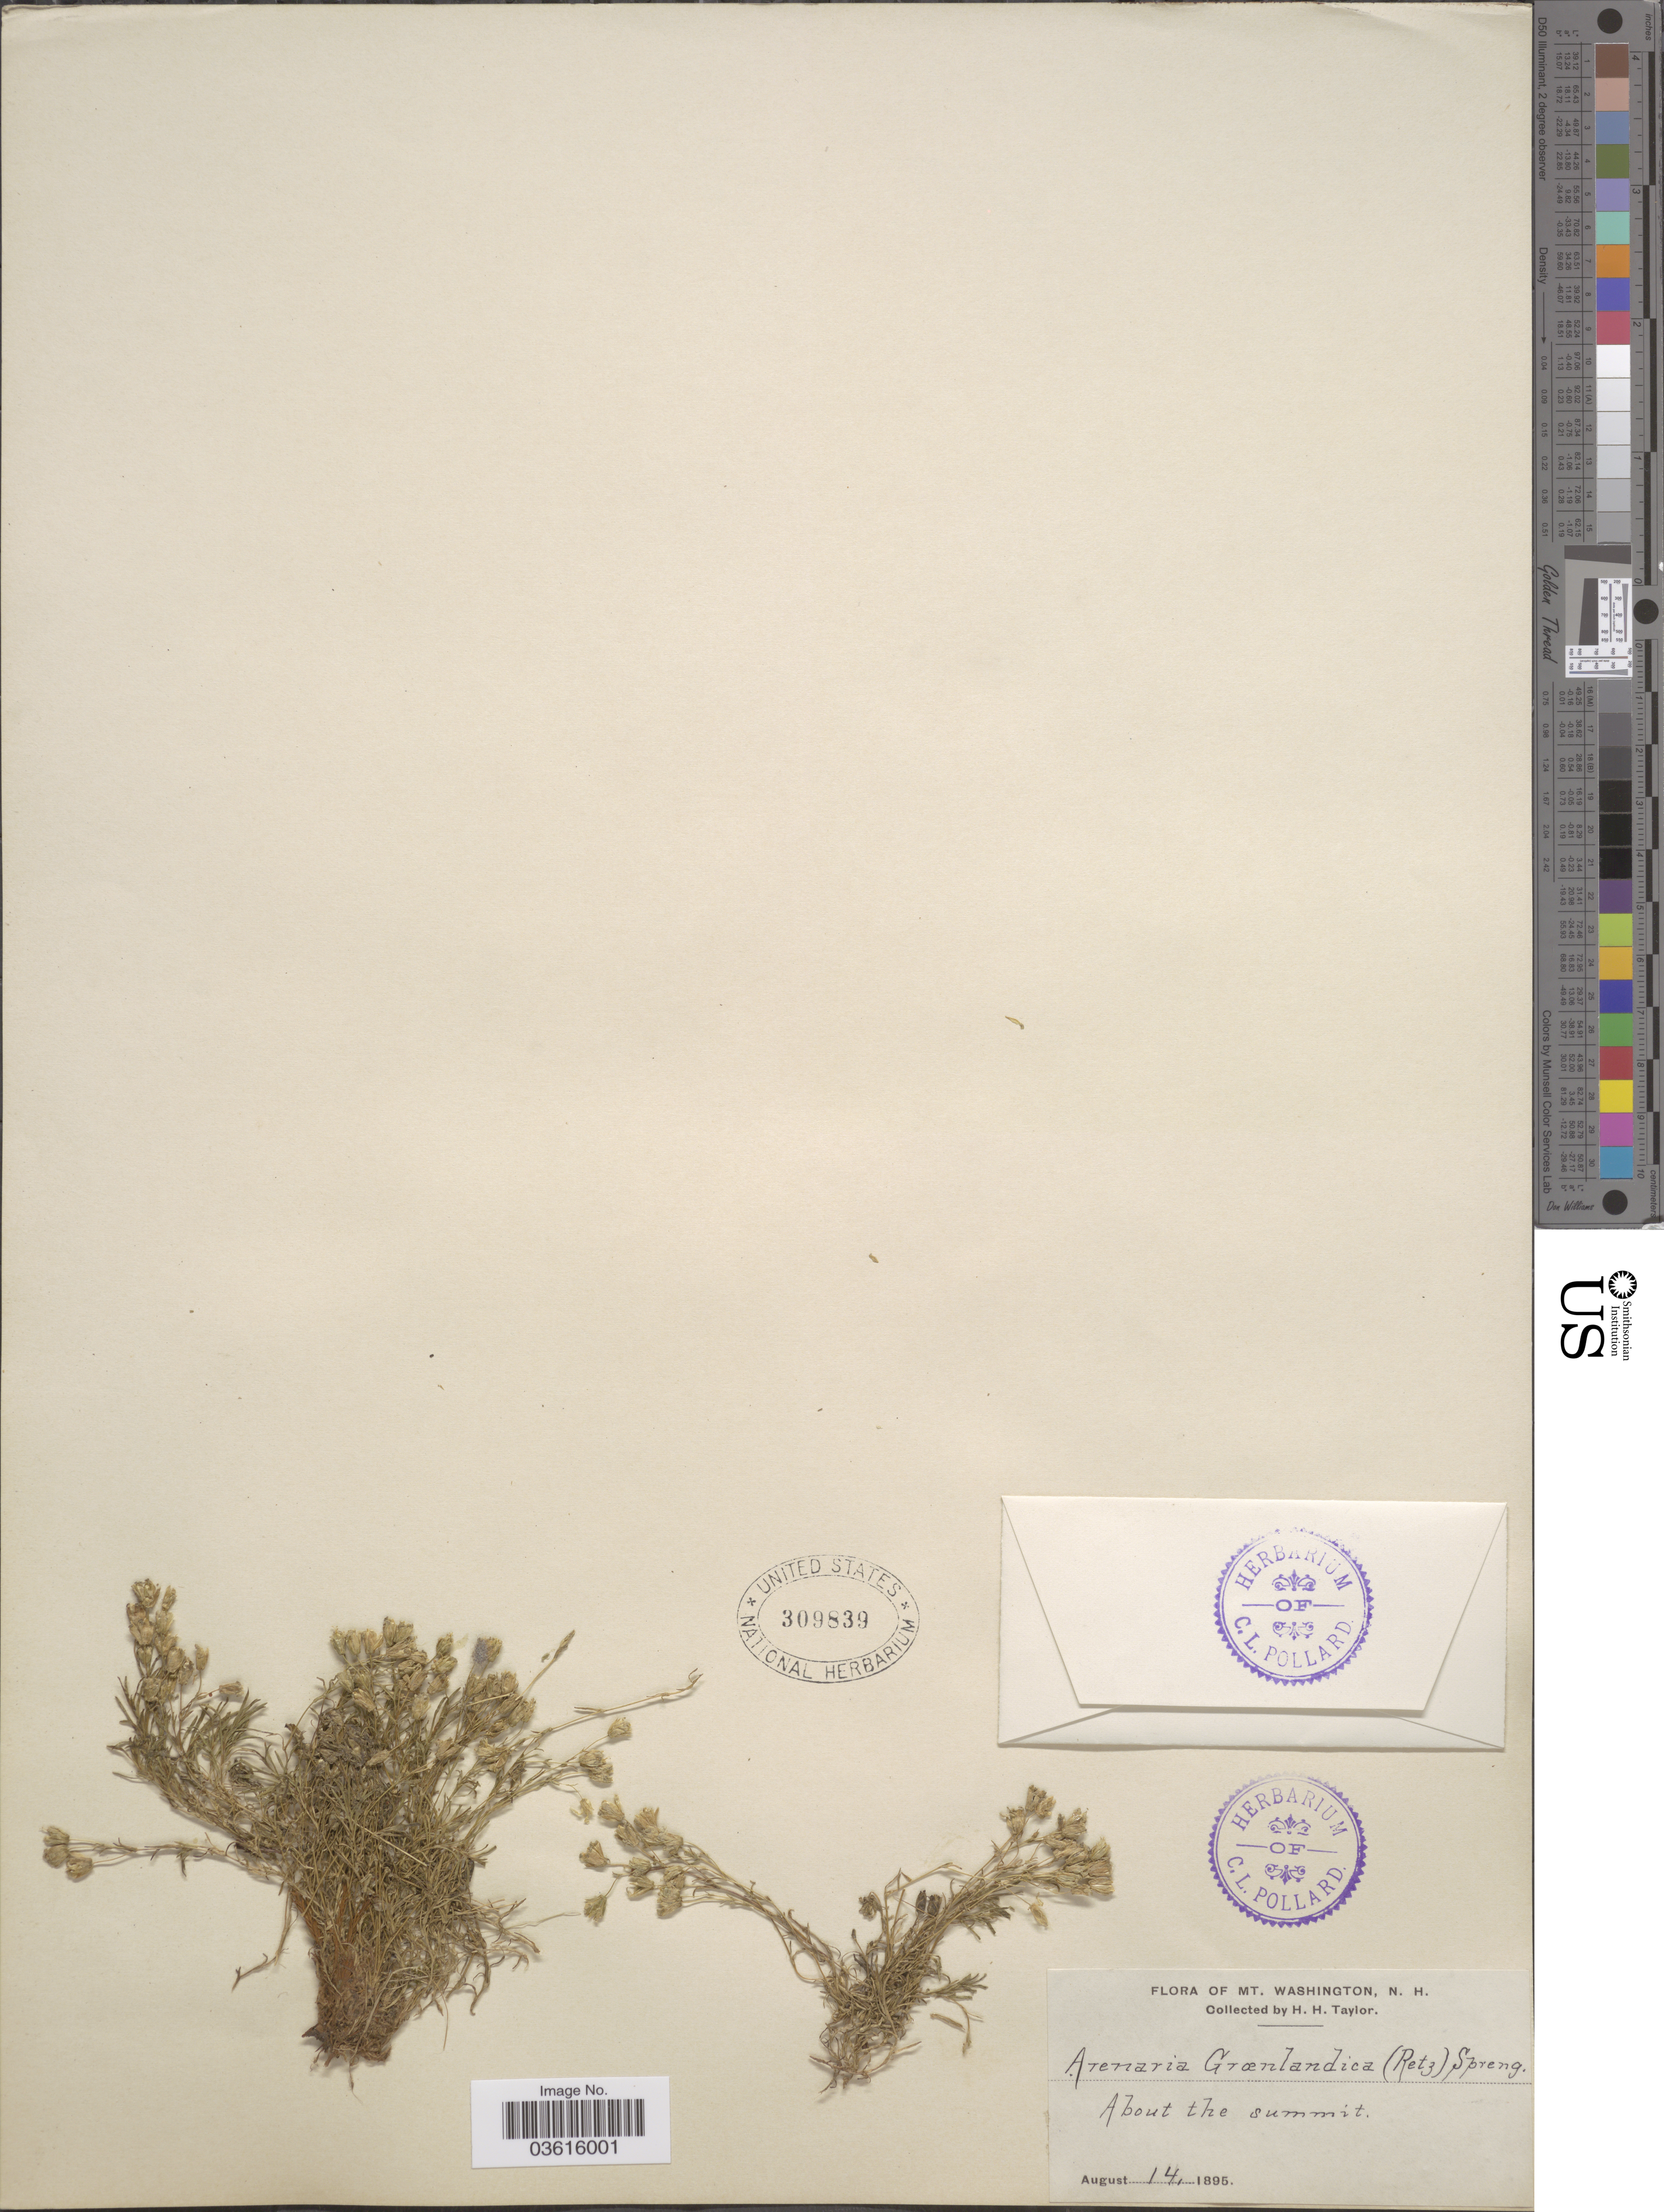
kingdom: Plantae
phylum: Tracheophyta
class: Magnoliopsida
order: Caryophyllales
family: Caryophyllaceae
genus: Minuartia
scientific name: Minuartia groenlandica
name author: (Retz.) Ostenf.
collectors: H. H. Taylor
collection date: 1895-08-14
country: United States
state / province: New Hampshire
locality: Mt. Washington. About the summit.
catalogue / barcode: US 309839